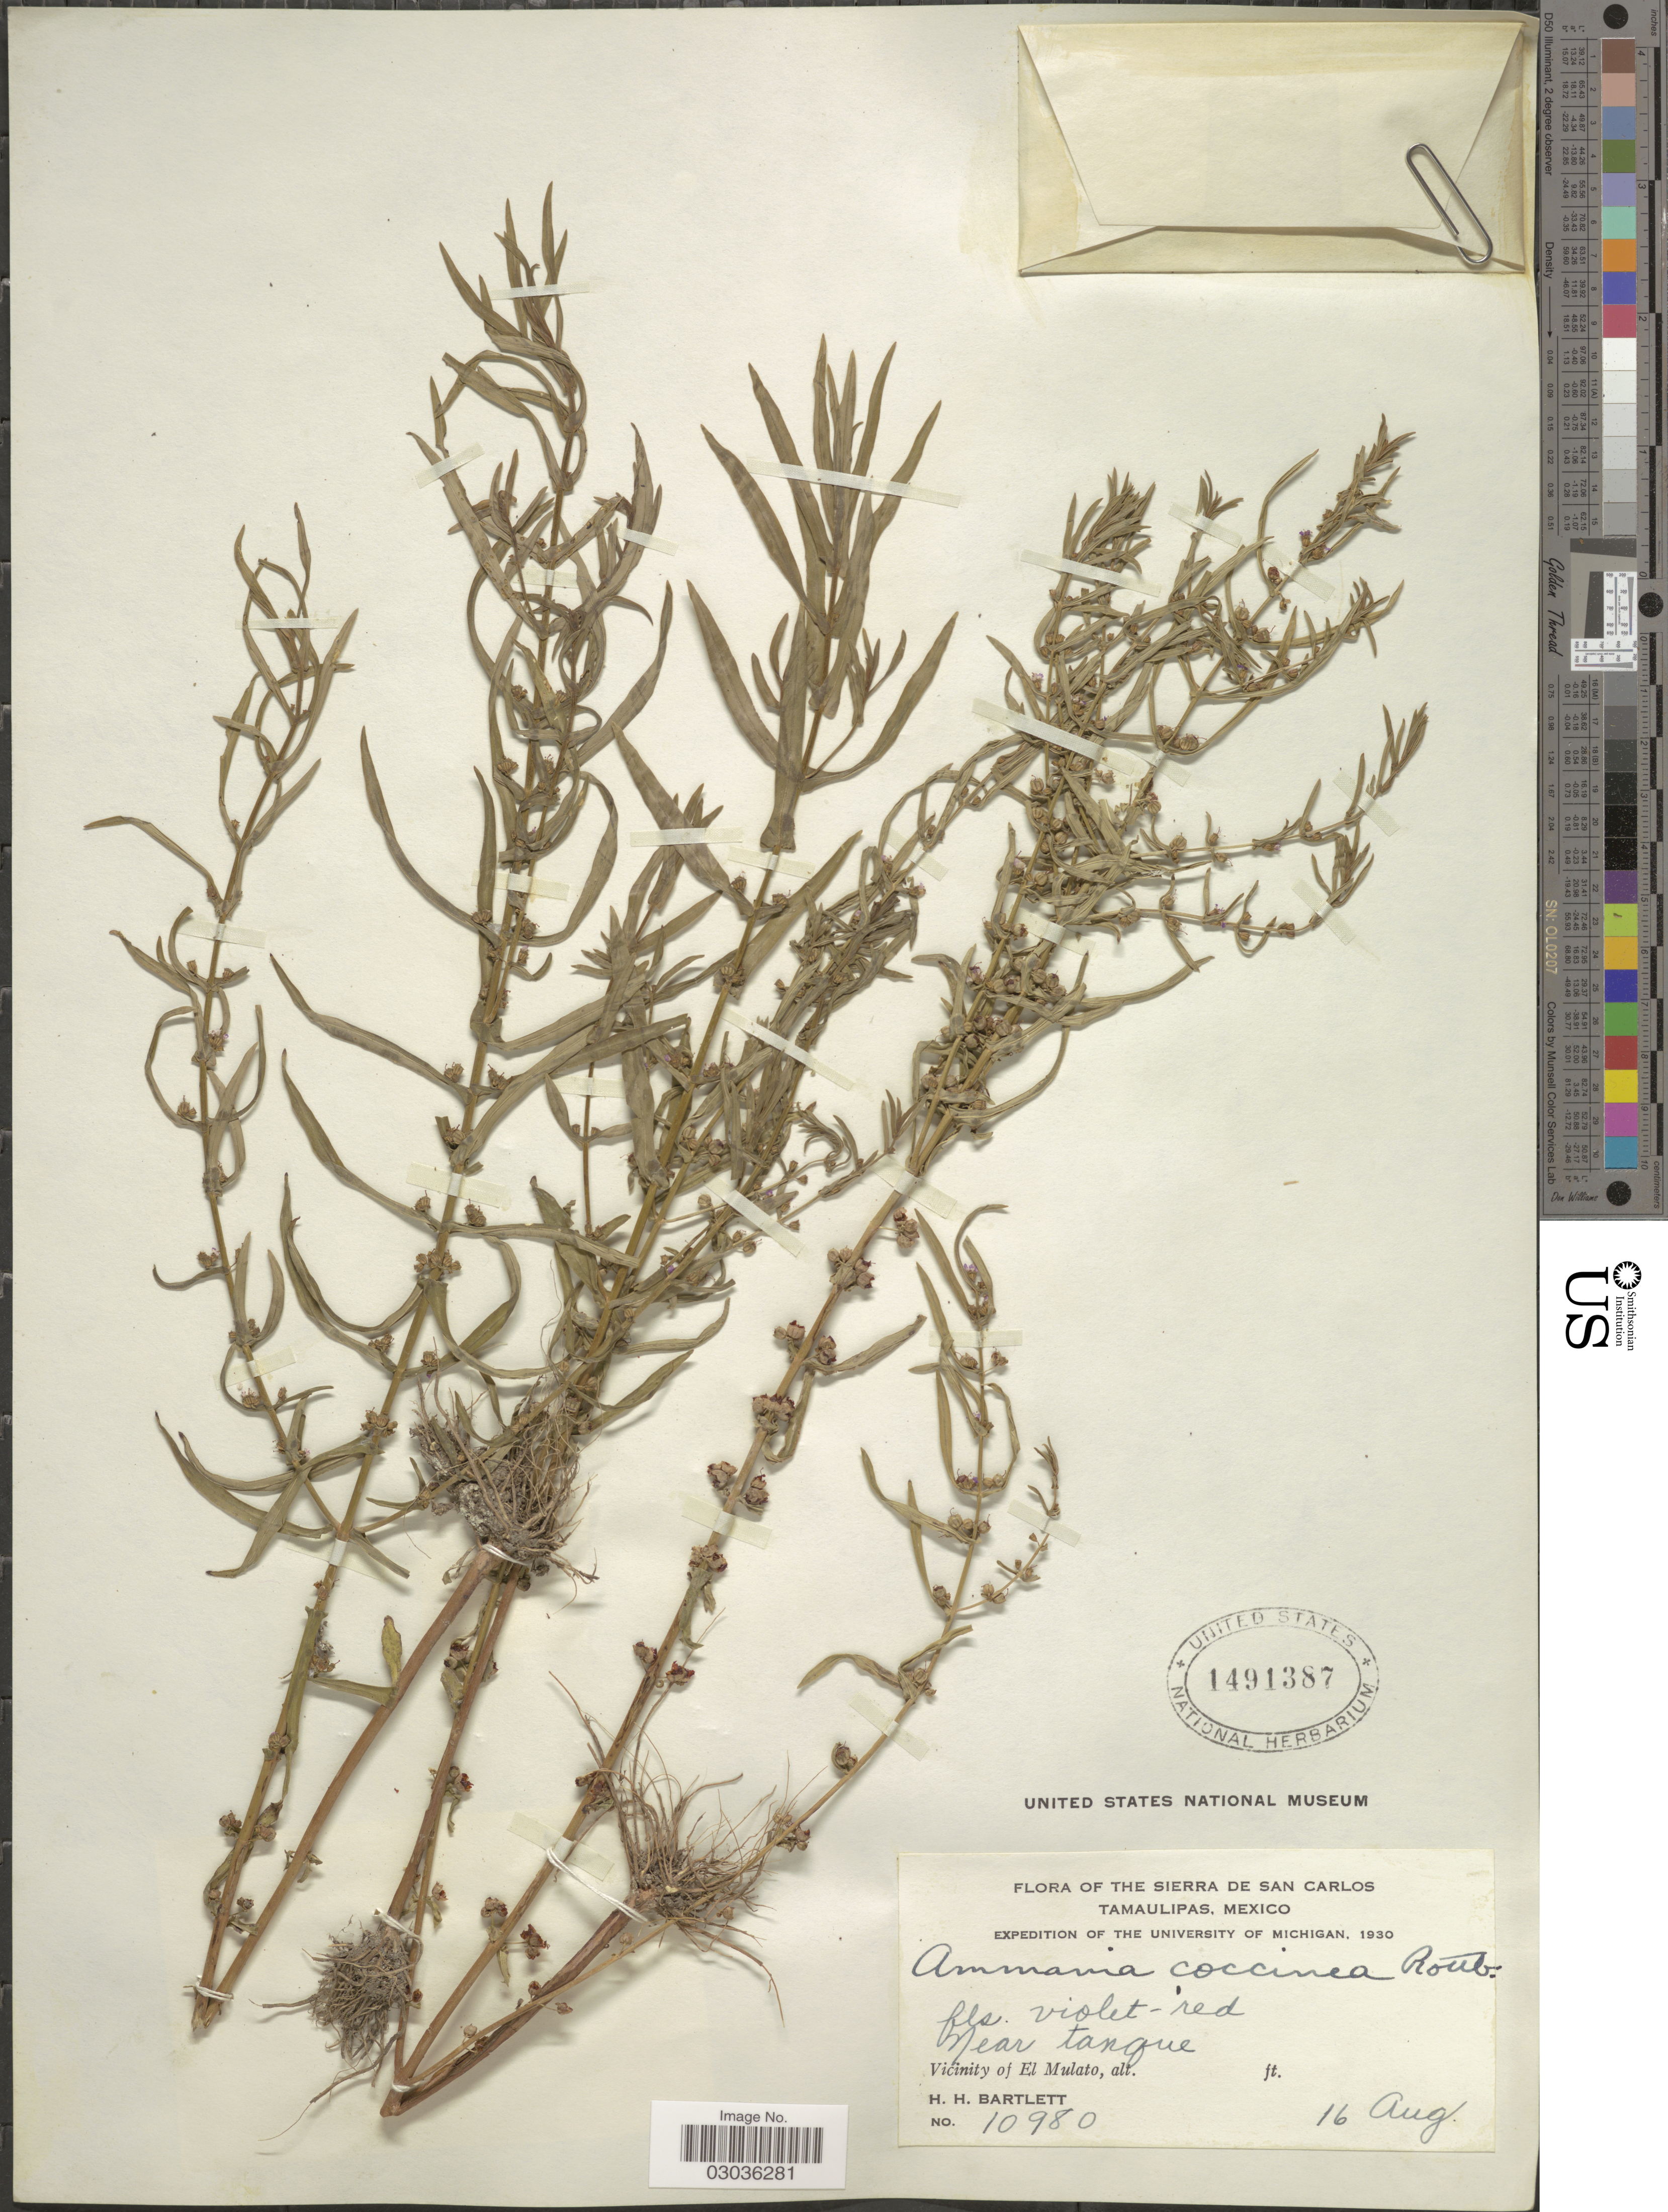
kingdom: Plantae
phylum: Tracheophyta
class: Magnoliopsida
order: Myrtales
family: Lythraceae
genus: Ammannia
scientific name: Ammannia coccinea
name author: Rottb.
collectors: H. H. Bartlett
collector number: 10980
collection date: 1930-08-16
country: Mexico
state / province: Tamaulipas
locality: The Sierra de San Carlos, Near tanque, Vicinity of El Mulato.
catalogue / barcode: US 1491387